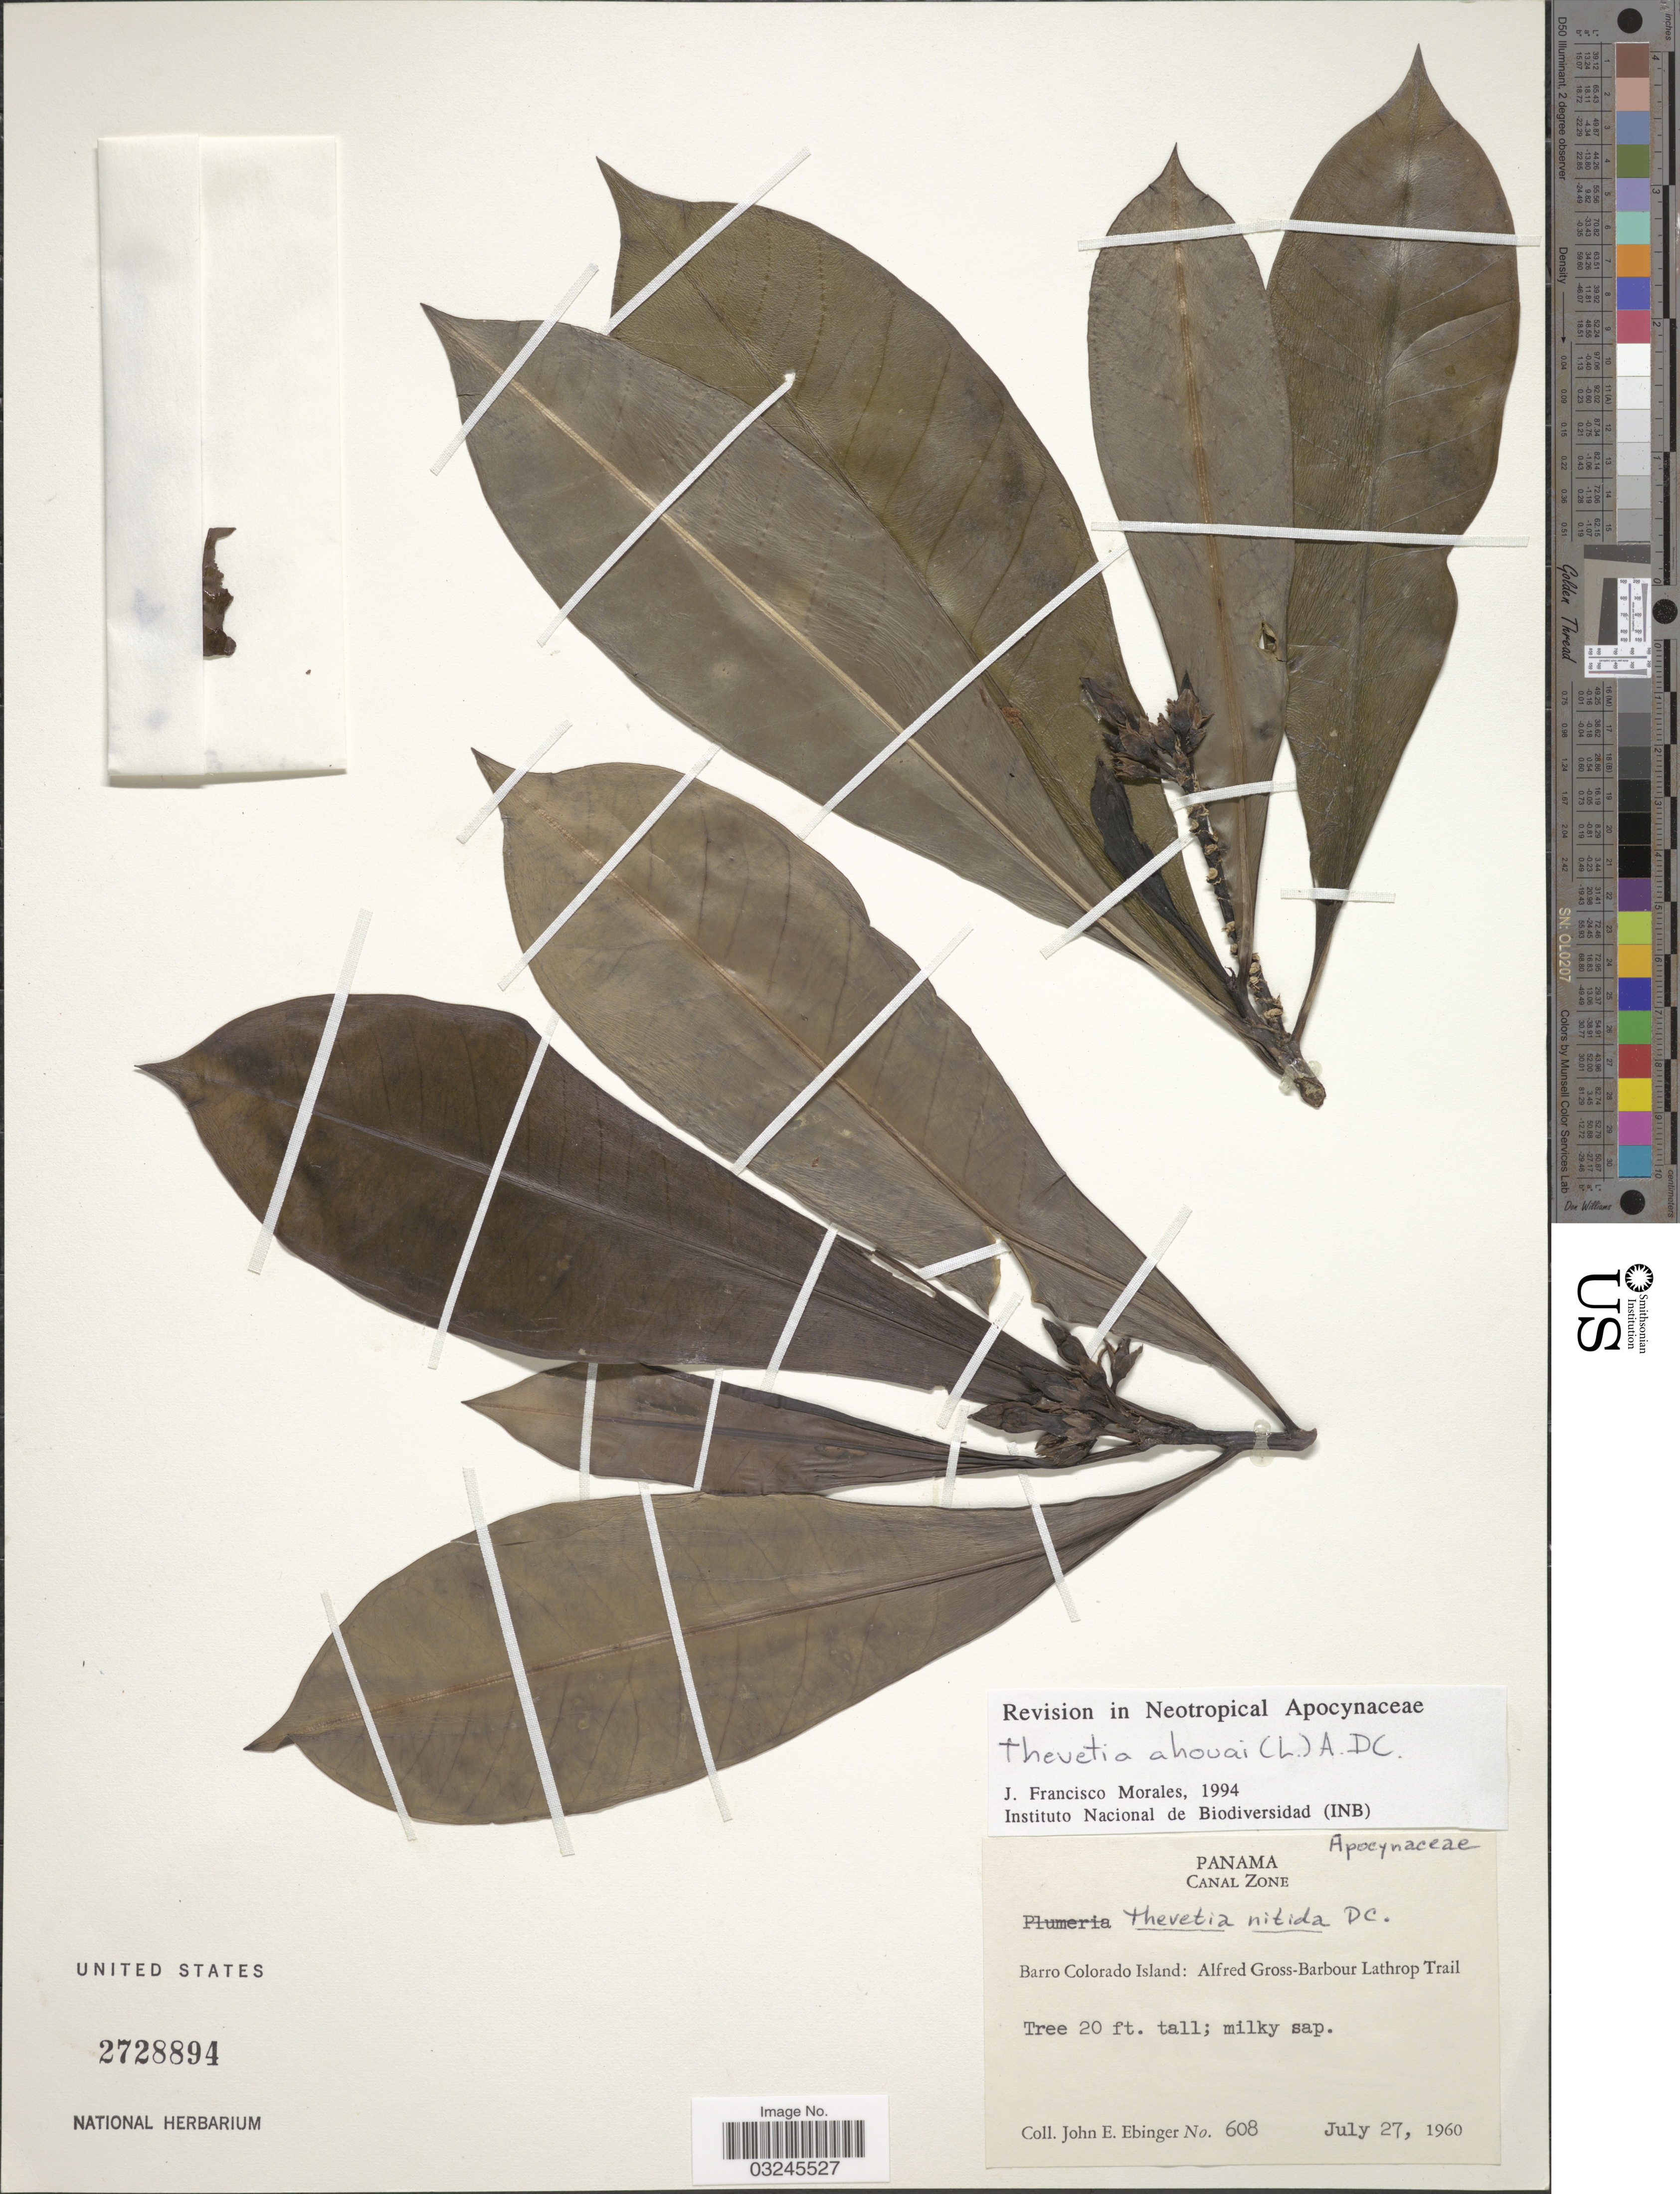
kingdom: Plantae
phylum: Tracheophyta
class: Magnoliopsida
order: Gentianales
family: Apocynaceae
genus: Thevetia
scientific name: Thevetia ahouai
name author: (L.) A. DC.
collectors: J. Ebinger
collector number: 608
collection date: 1960-07-27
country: Panama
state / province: Panamá Oeste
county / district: Canal Zone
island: Barro Colorado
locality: Canal Zone. Barro Colorado Island: Alfred Gross-Barbour Lathrop Trail.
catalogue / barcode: US 2728894